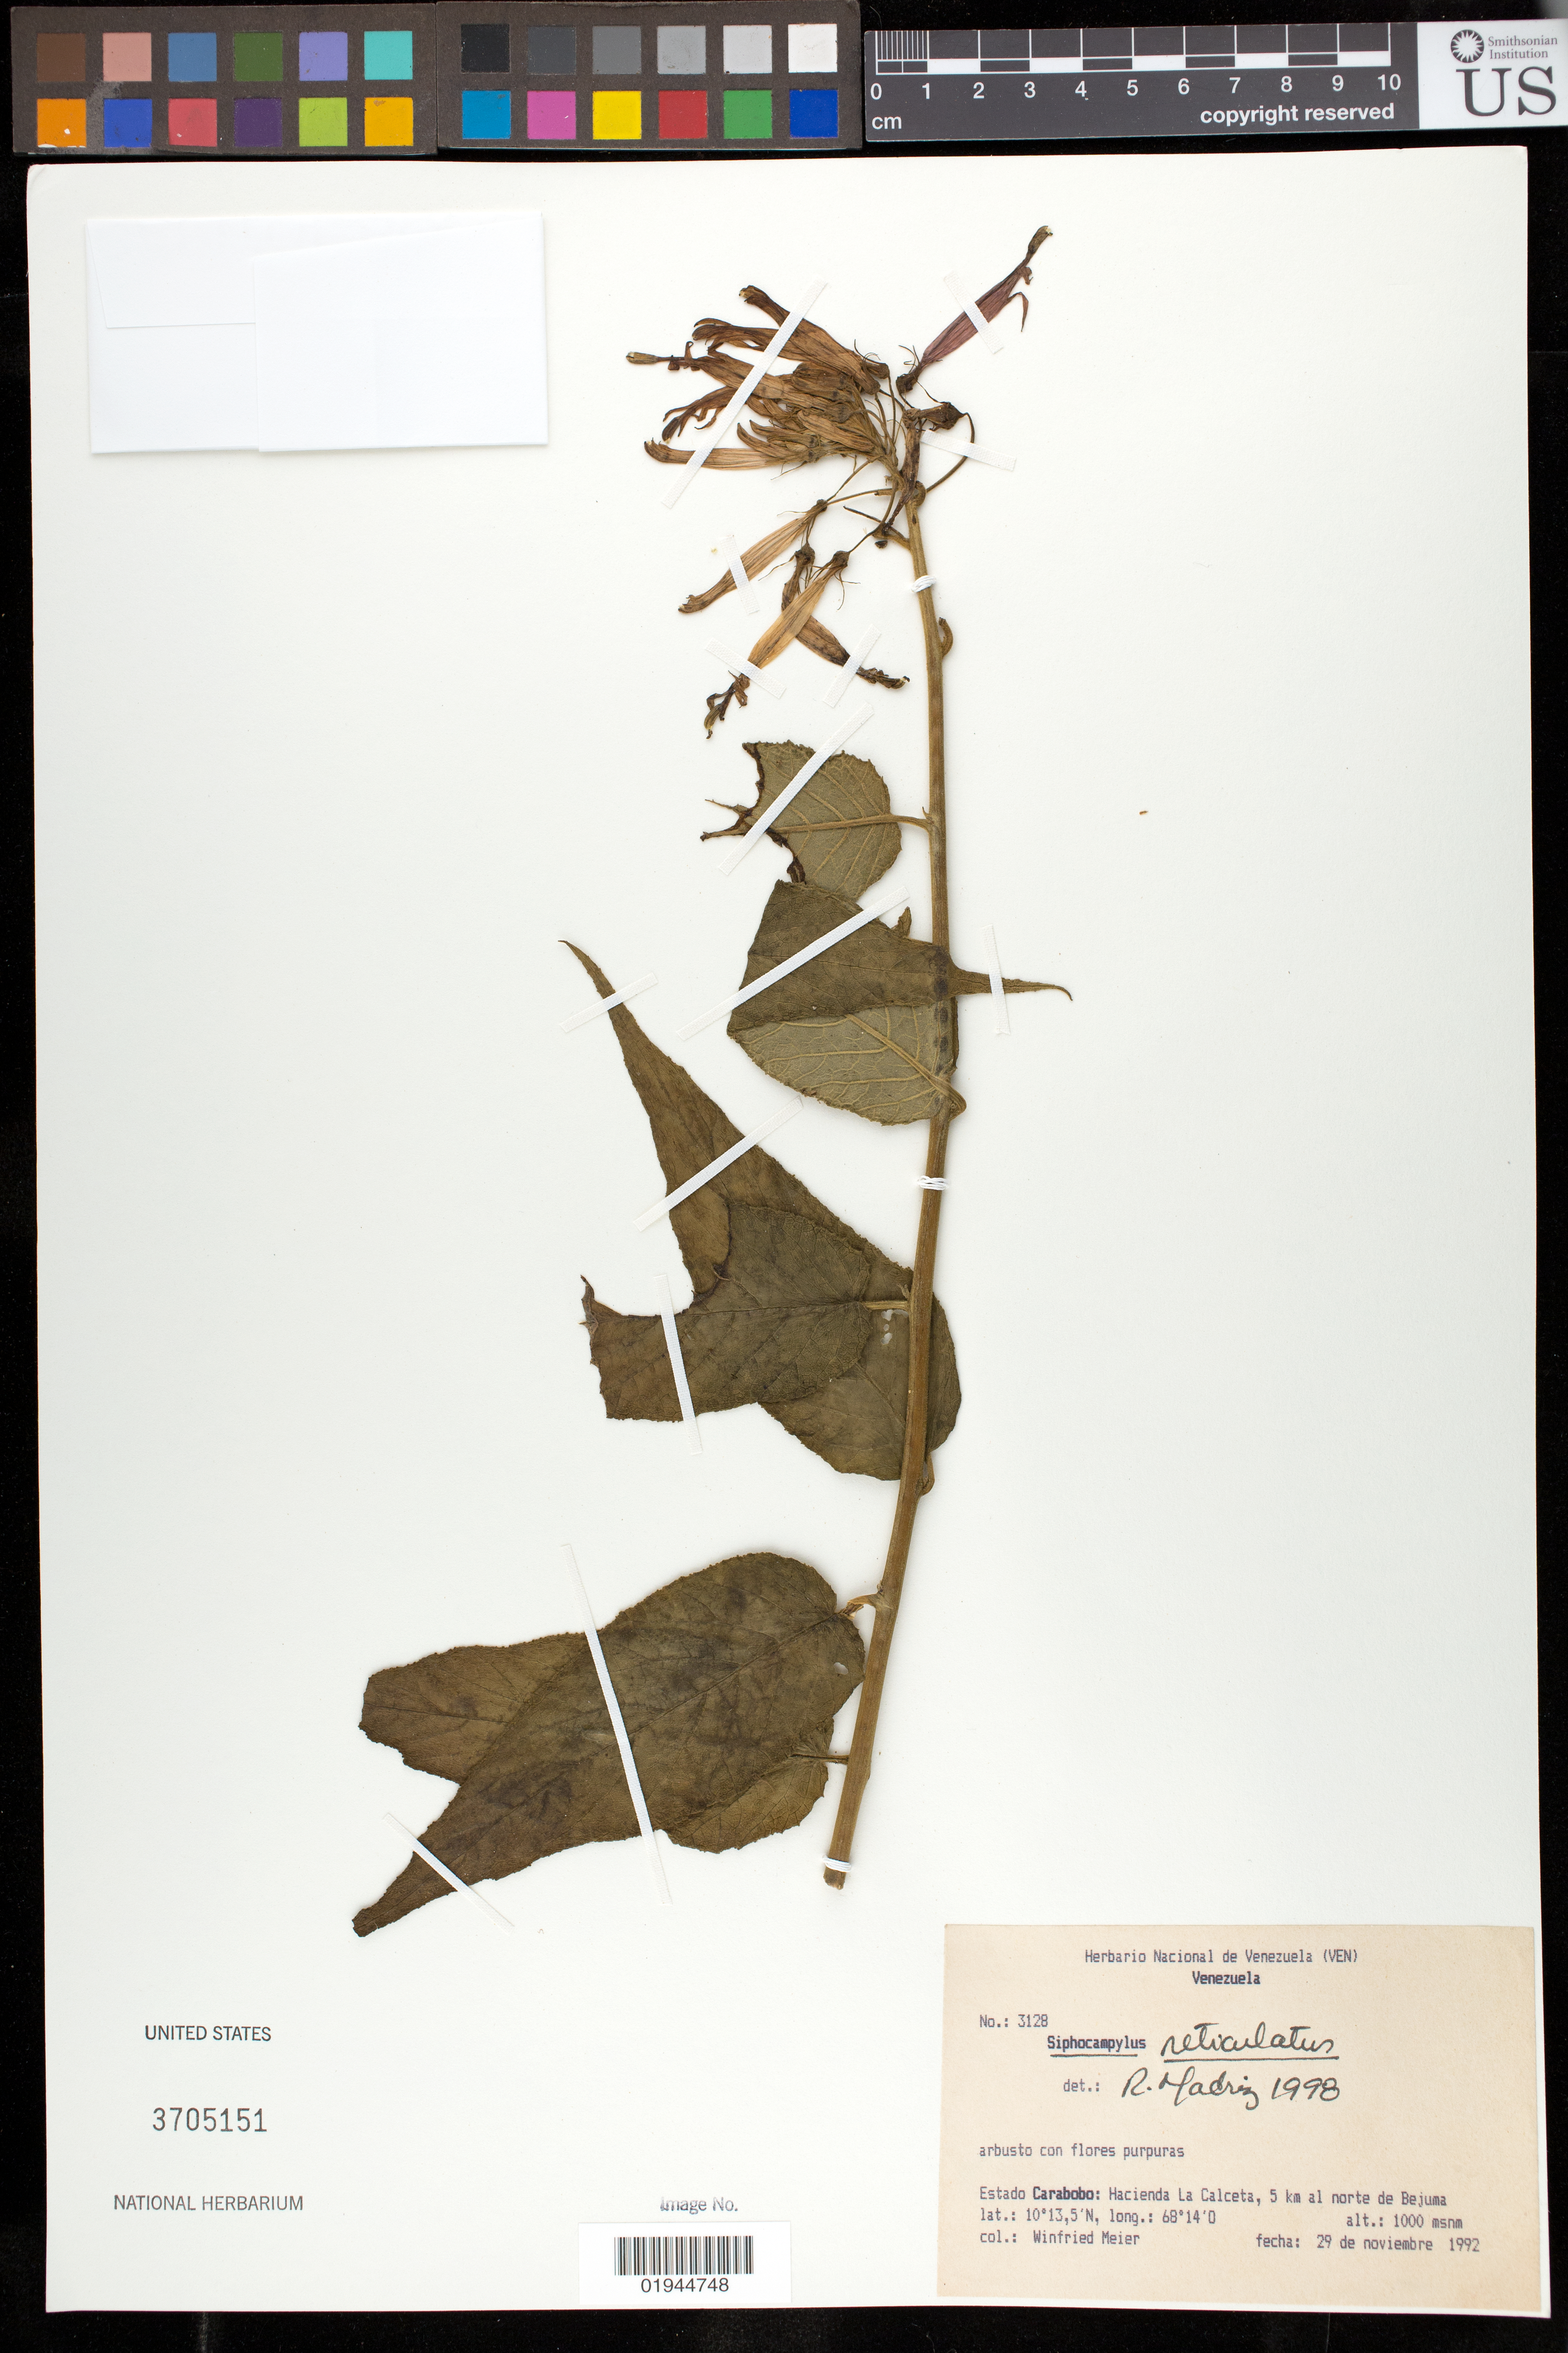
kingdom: Plantae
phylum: Tracheophyta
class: Magnoliopsida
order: Asterales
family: Campanulaceae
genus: Siphocampylus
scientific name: Siphocampylus reticulatus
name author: (Willd. ex Schult. & Roem.) Klotzsch & H. Karst. ex Vatke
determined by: Madriz, R.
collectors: W. Meier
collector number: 3128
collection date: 1992-11-29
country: Venezuela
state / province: Carabobo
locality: Hacienda La Calceta, 5 km al norte de Bejuma.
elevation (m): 1000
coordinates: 10 13,5 N, 68 14 O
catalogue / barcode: US 3705151